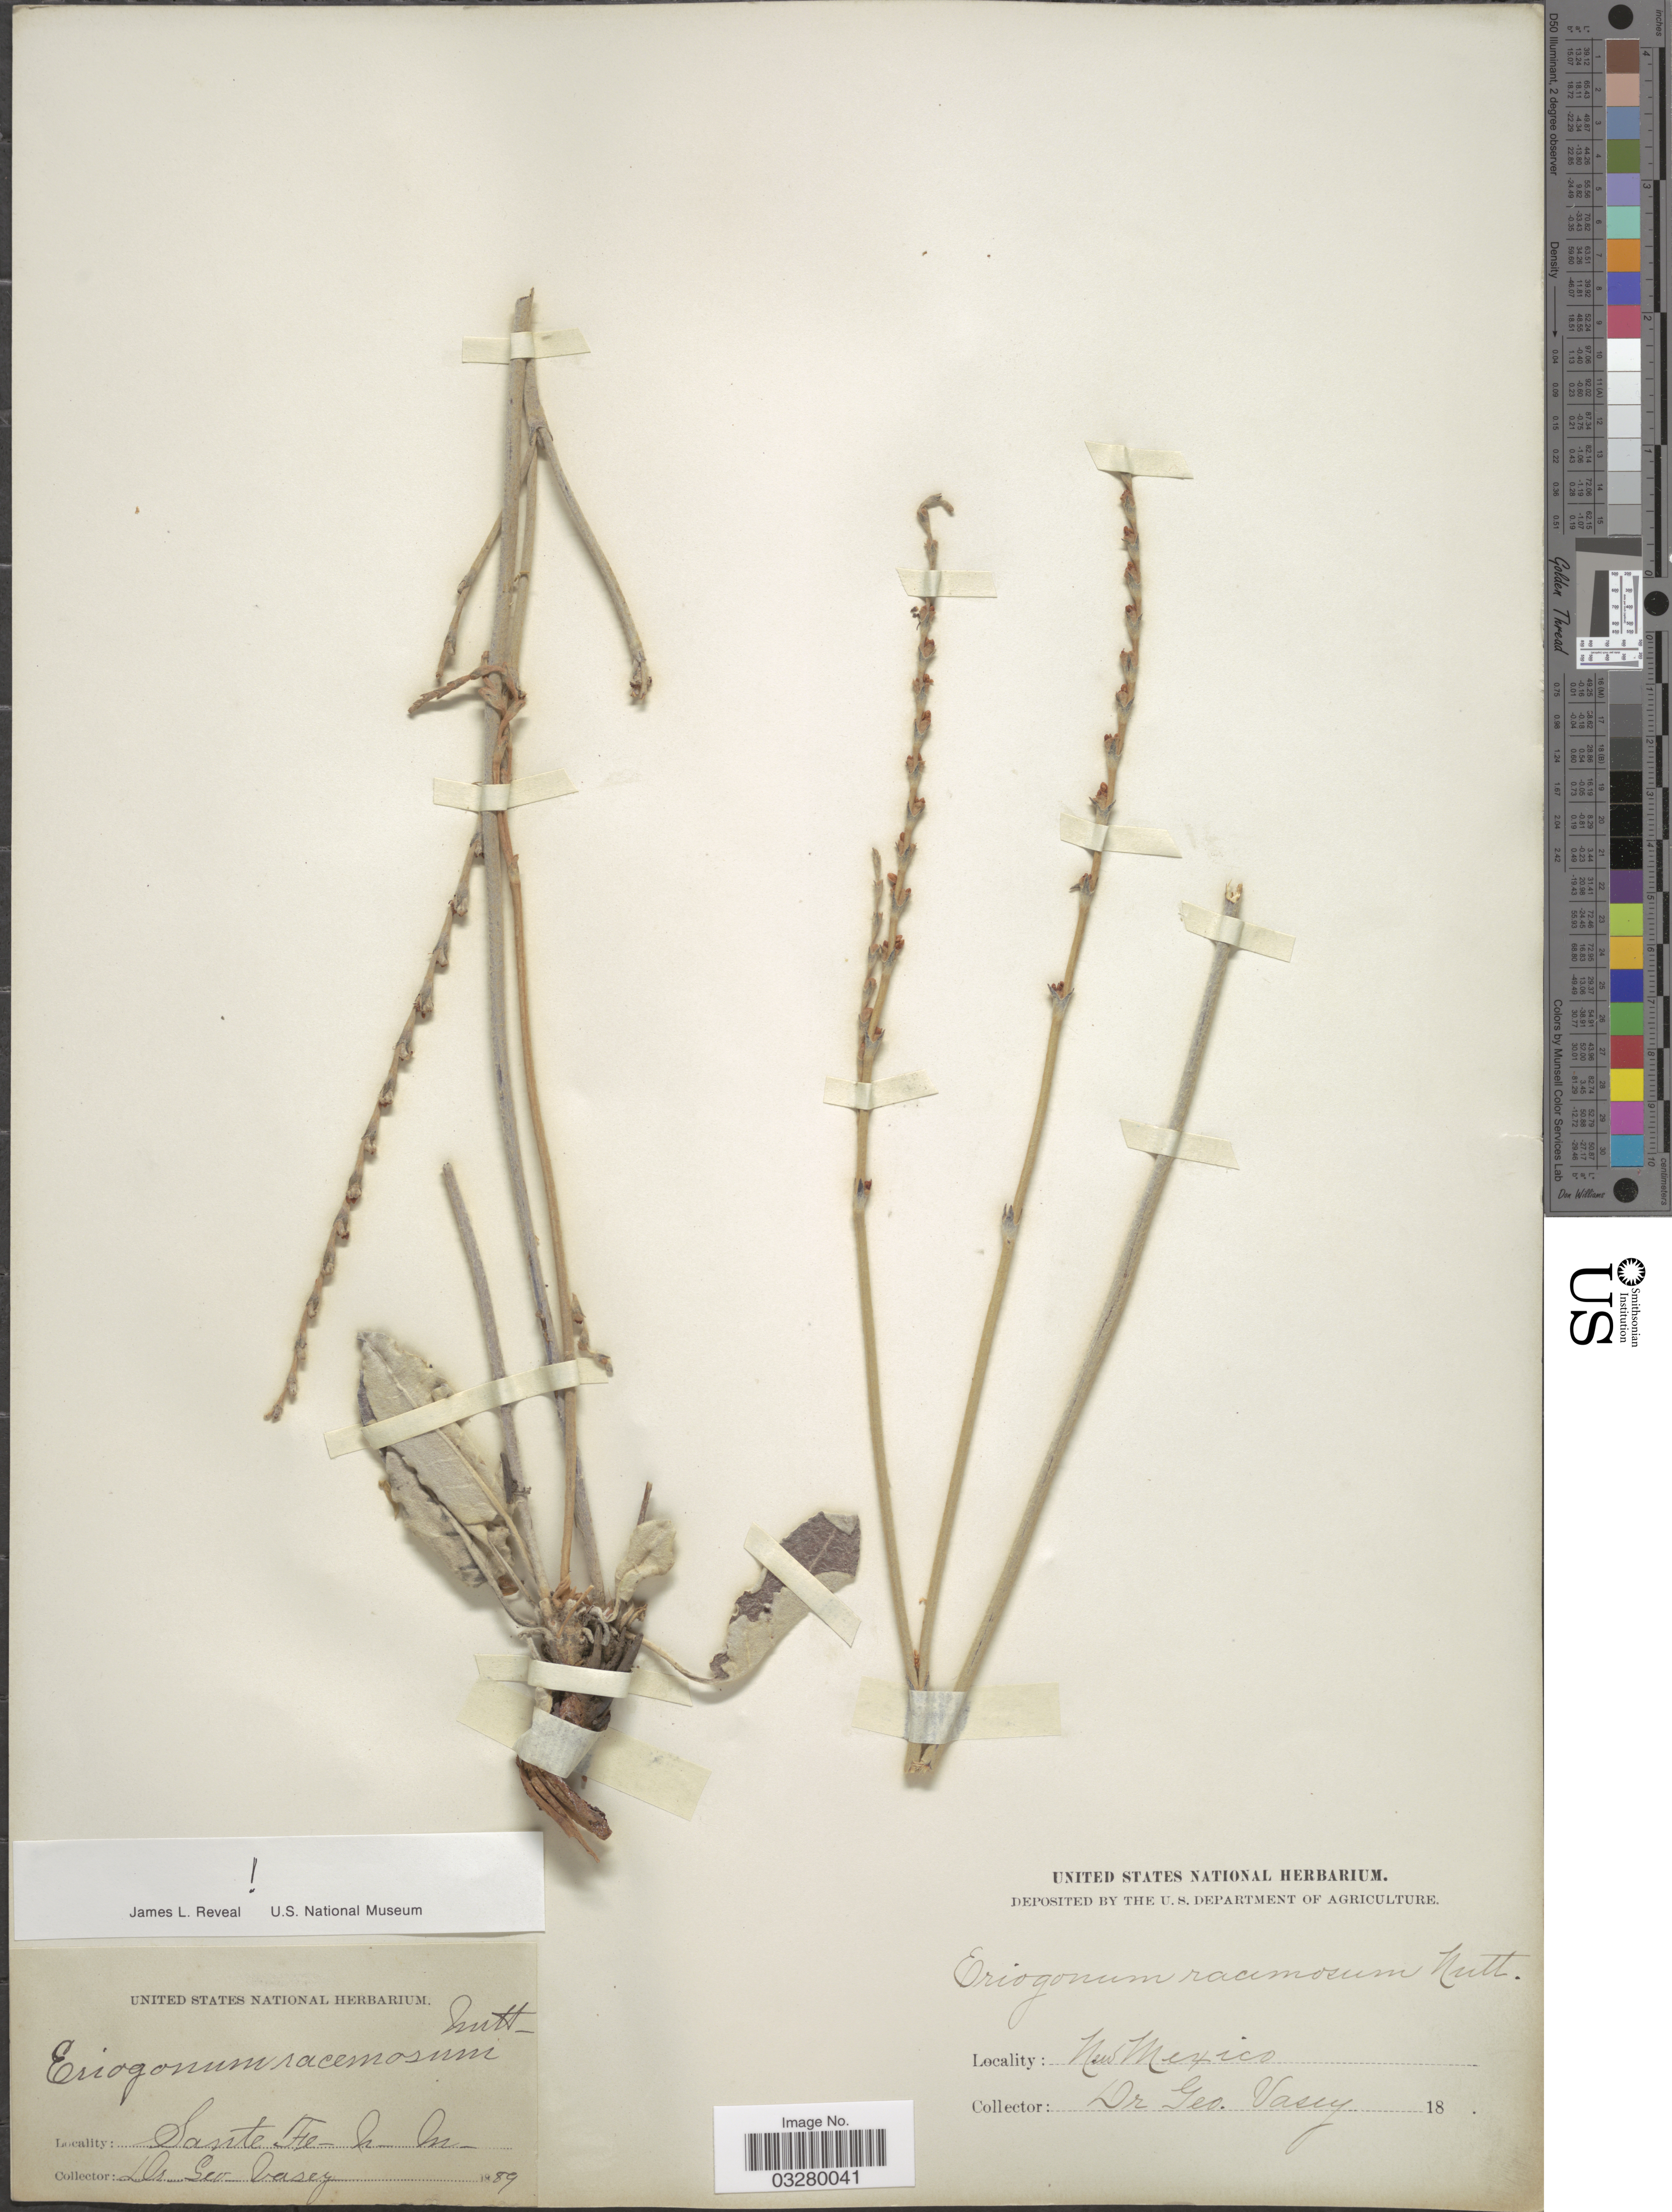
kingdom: Plantae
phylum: Tracheophyta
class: Magnoliopsida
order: Caryophyllales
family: Polygonaceae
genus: Eriogonum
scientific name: Eriogonum racemosum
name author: Nutt.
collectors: G. Vasey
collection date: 1889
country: United States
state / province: New Mexico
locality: Santa Fe.